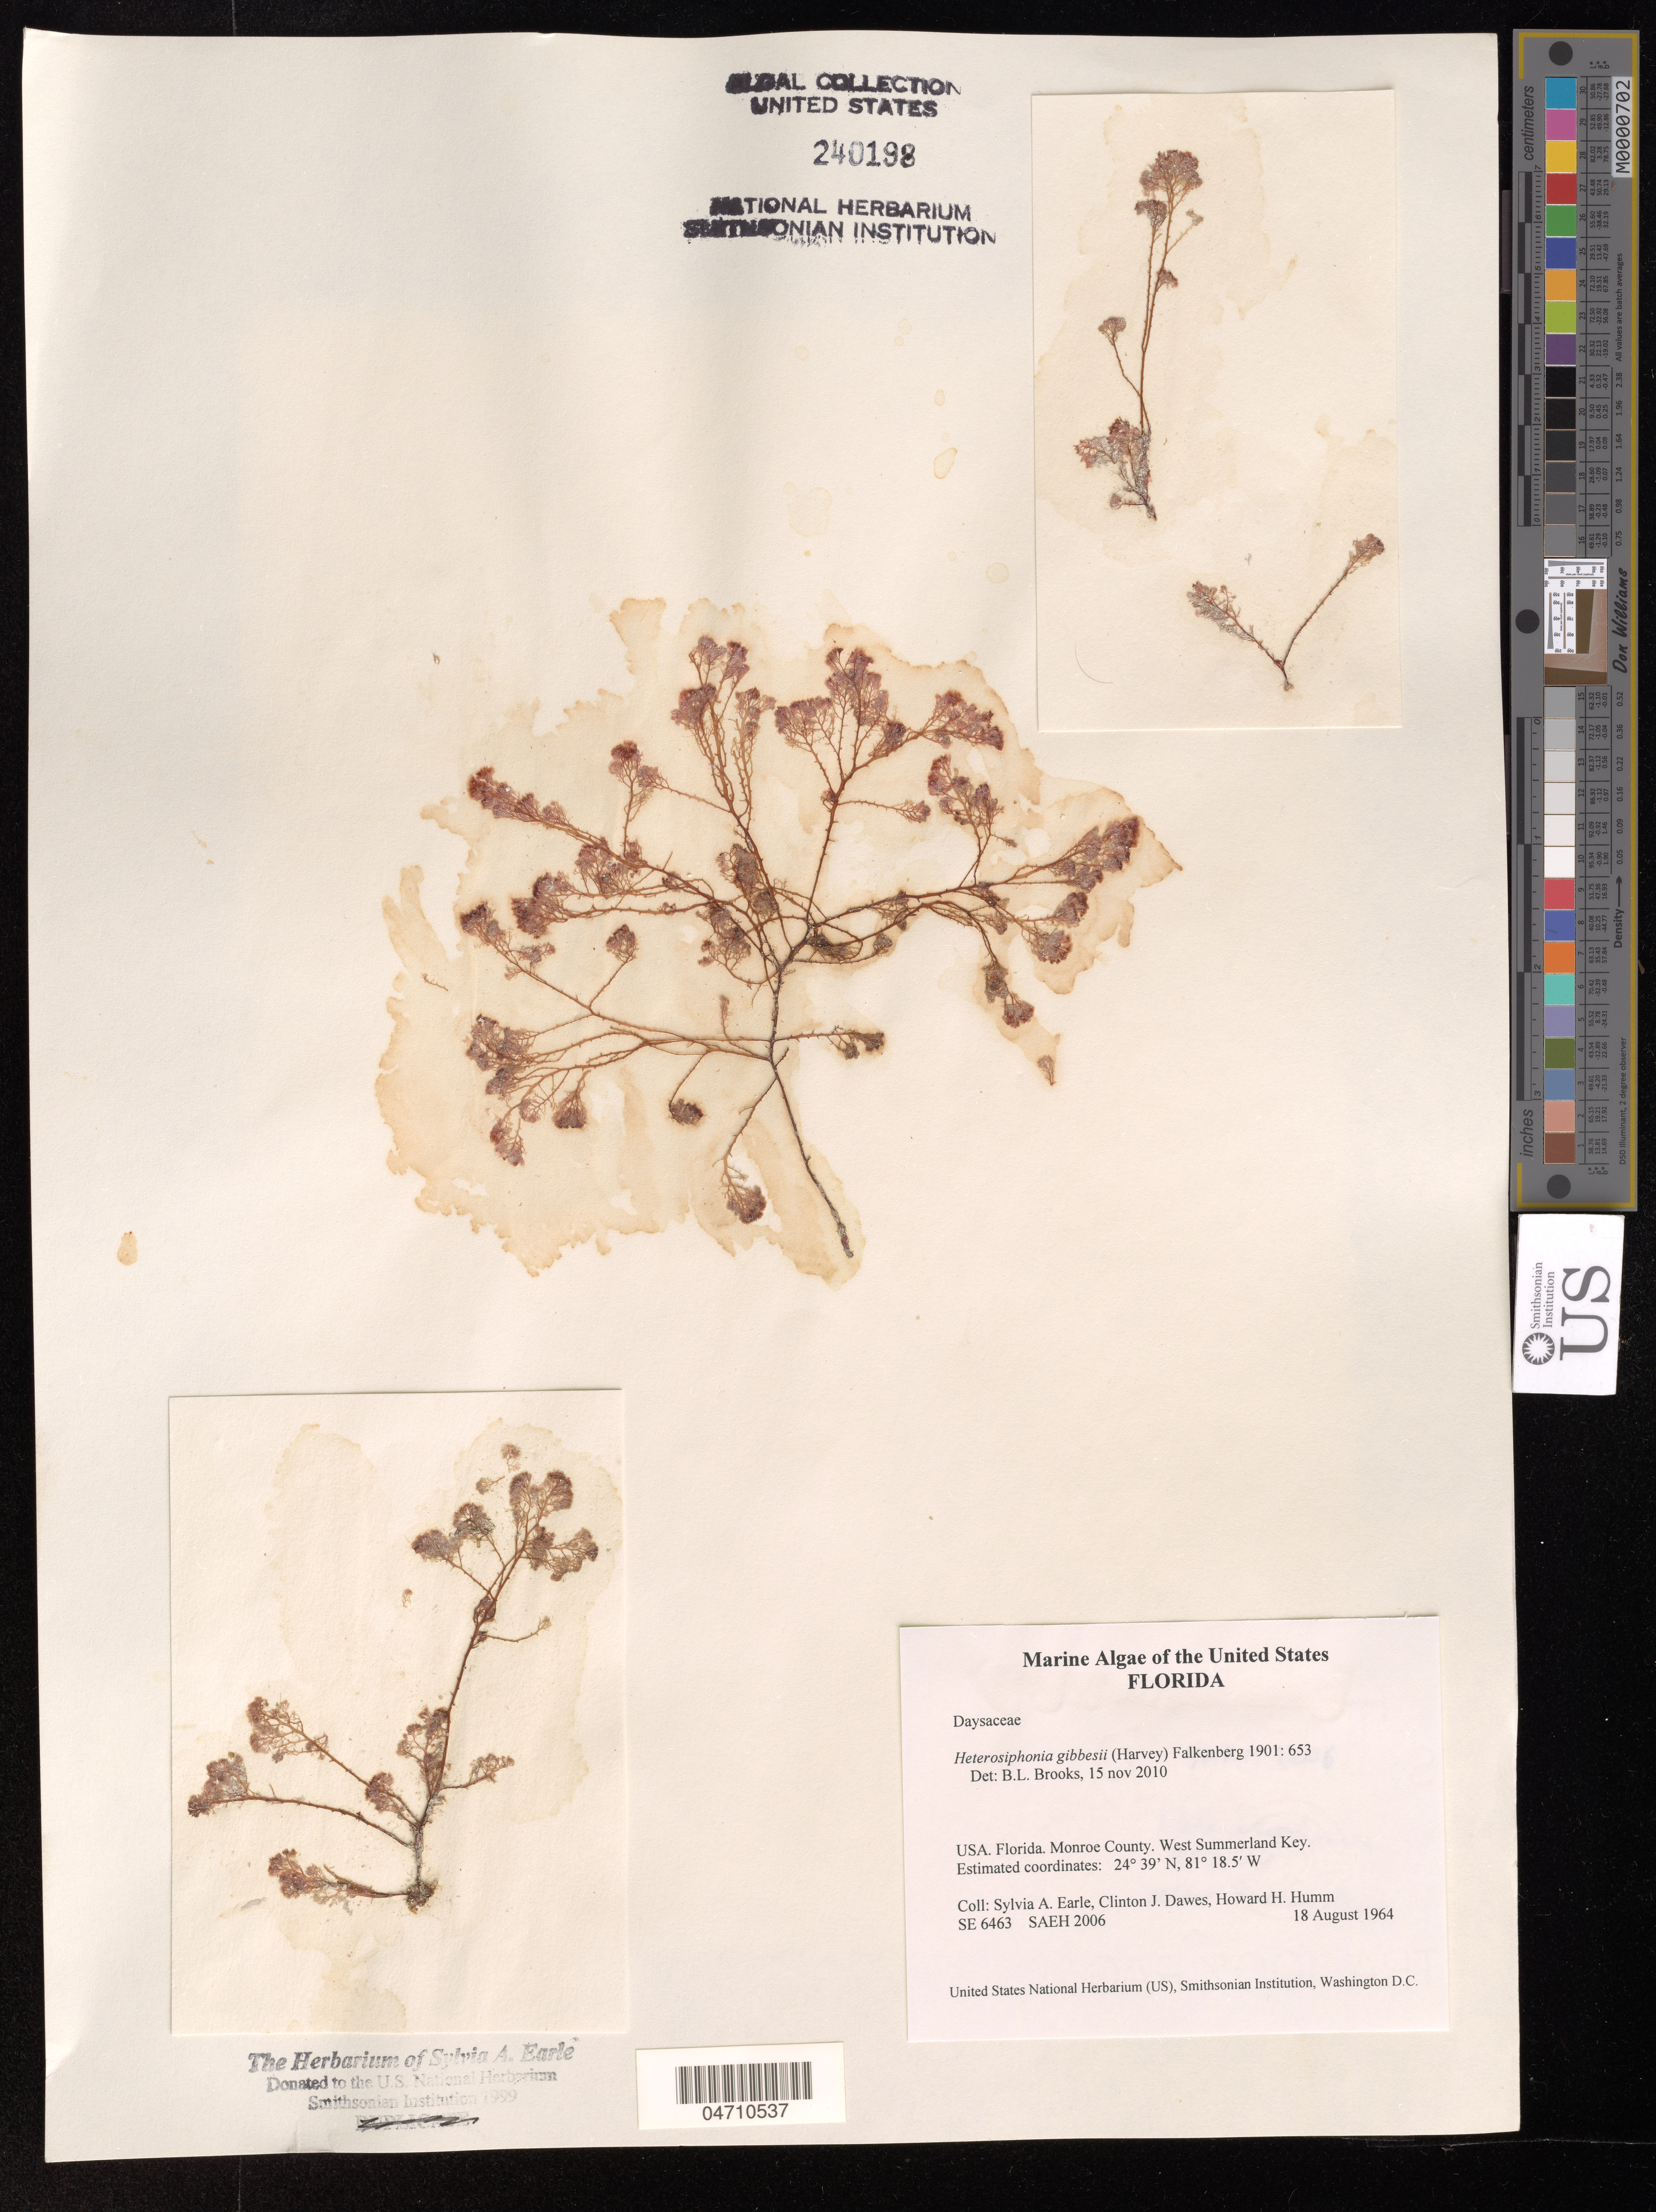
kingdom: Plantae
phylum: Rhodophyta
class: Florideophyceae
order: Ceramiales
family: Dasyaceae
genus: Heterosiphonia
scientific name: Heterosiphonia gibbesii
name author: (Harv.)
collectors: S. A. Earle, C. Dawes & H. Humm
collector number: SE 6463 / SAEH 2006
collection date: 1964-08-18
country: United States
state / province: Florida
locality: Monroe County. West Summerland Key.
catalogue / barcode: US 240198